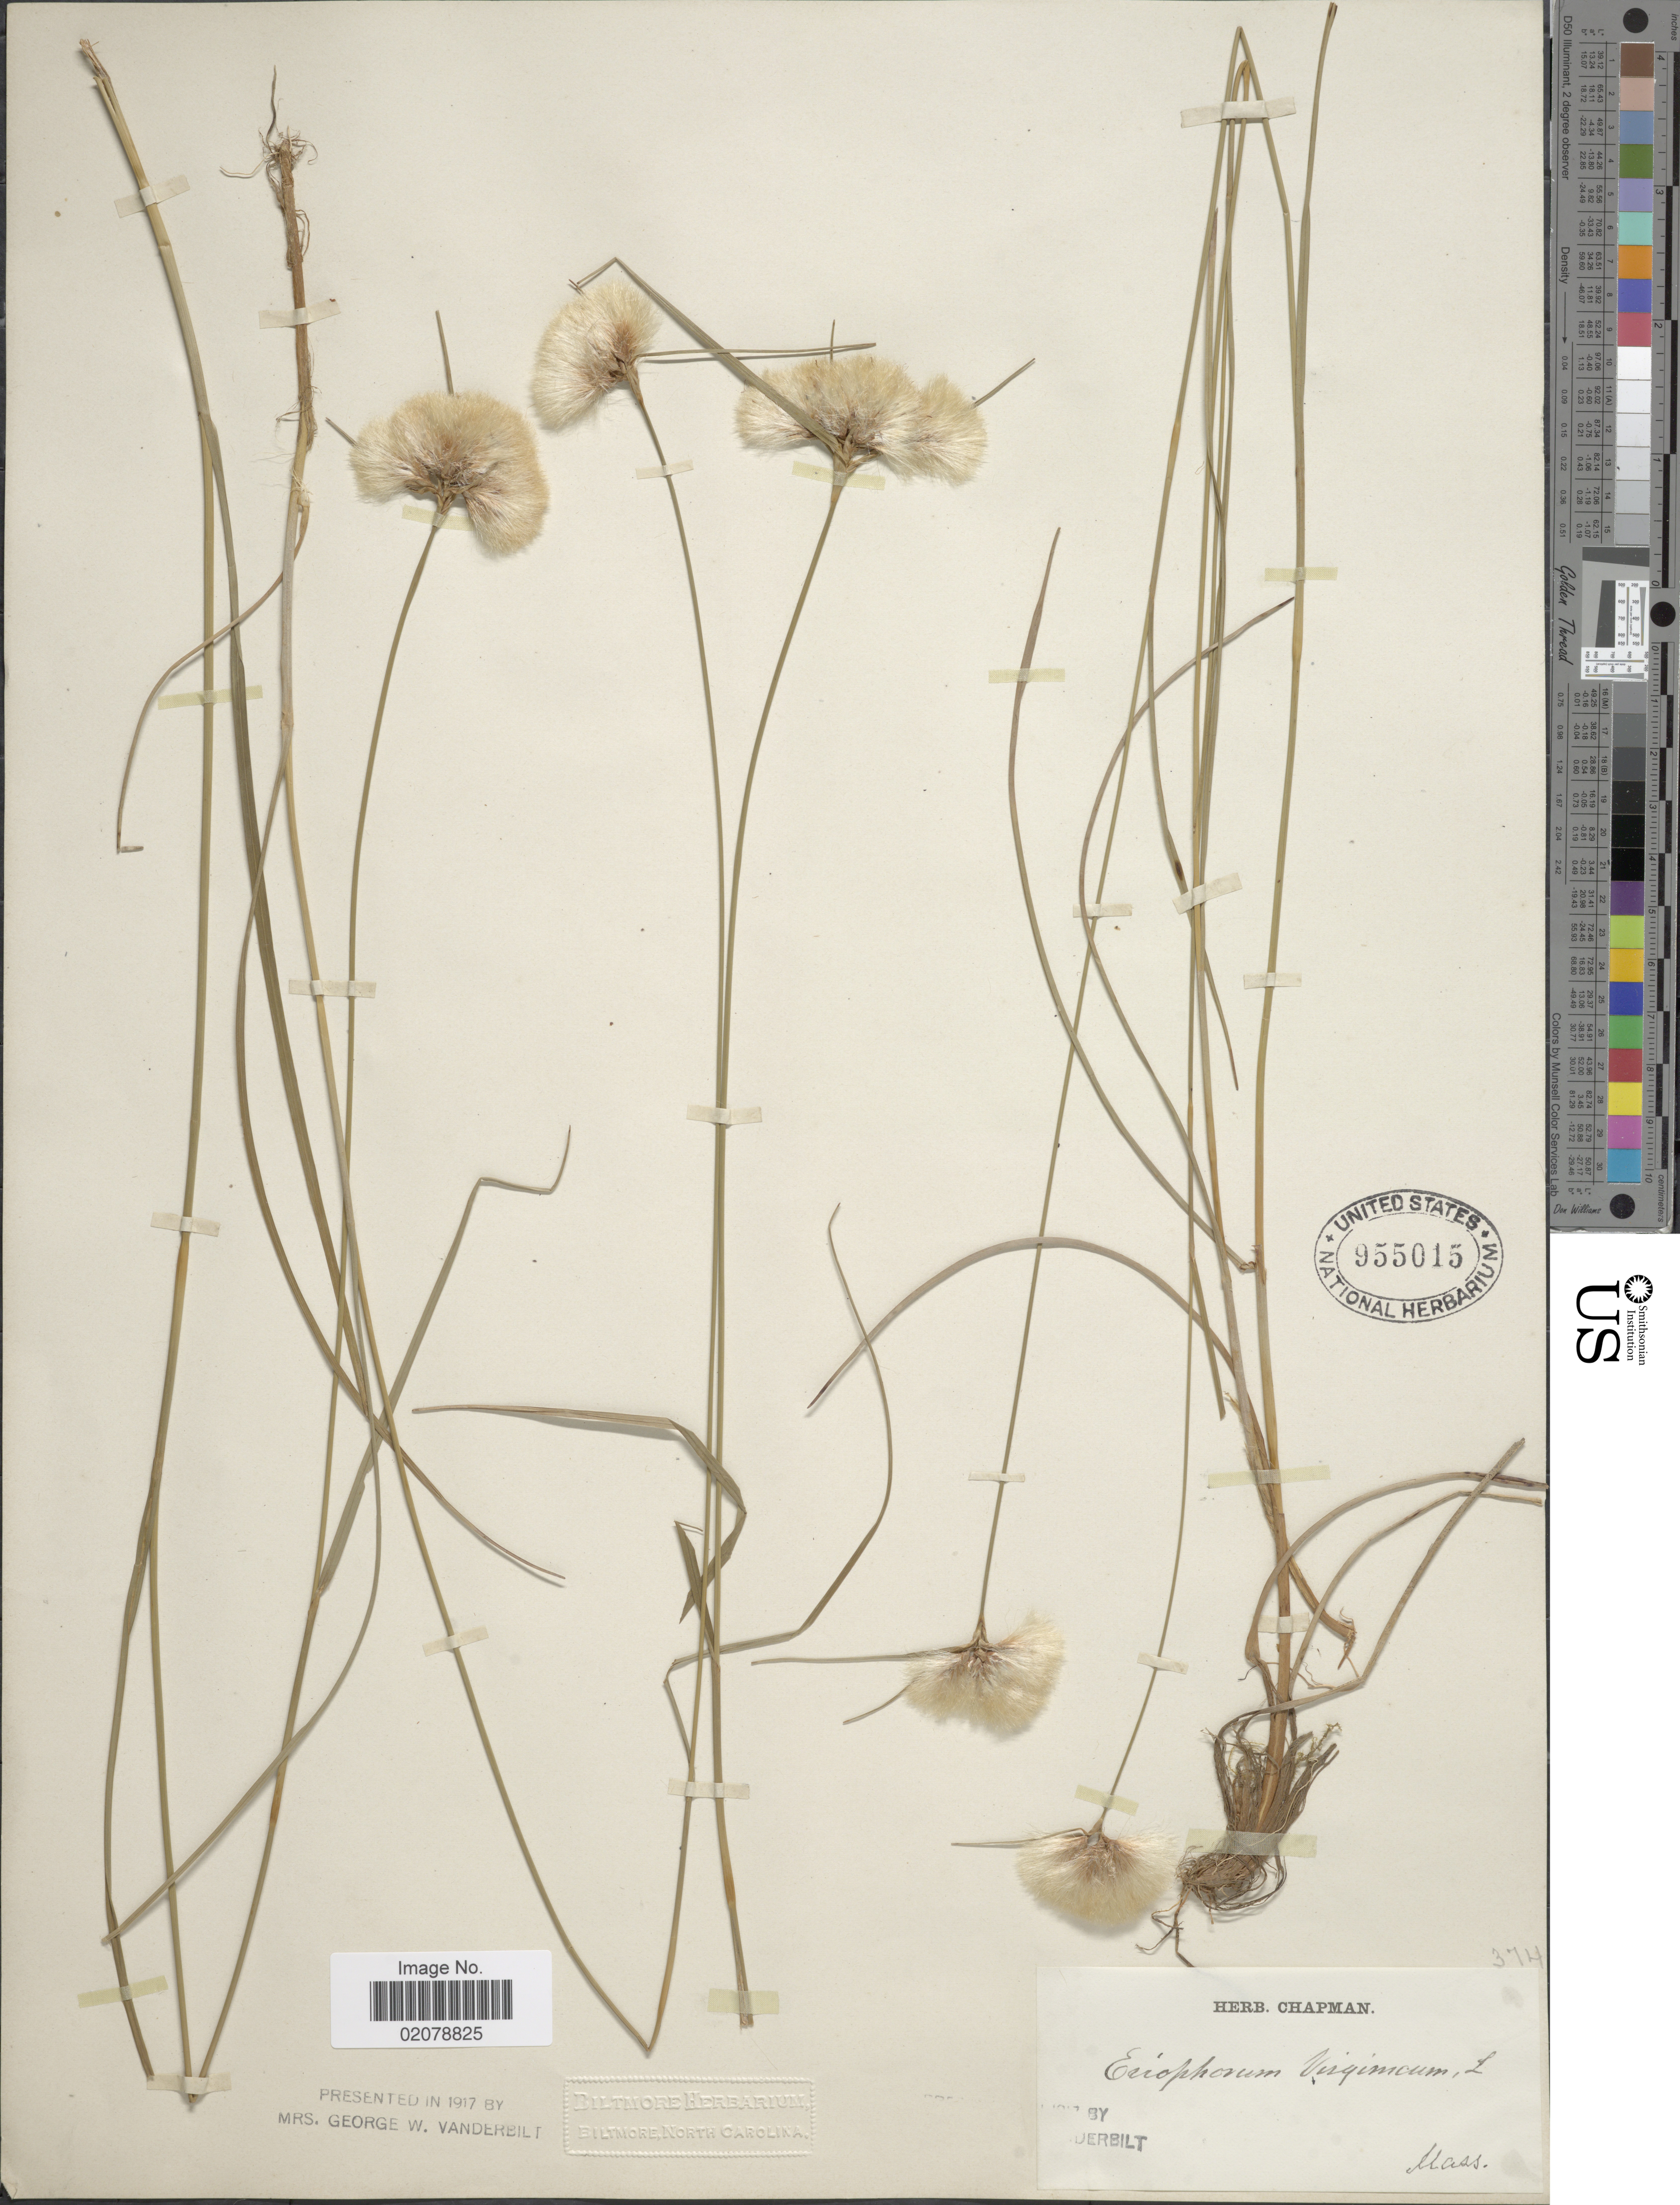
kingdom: Plantae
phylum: Tracheophyta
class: Liliopsida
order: Poales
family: Cyperaceae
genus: Eriophorum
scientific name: Eriophorum virginicum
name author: L.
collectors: ex herb. Chapman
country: United States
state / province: Massachusetts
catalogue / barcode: US 955015